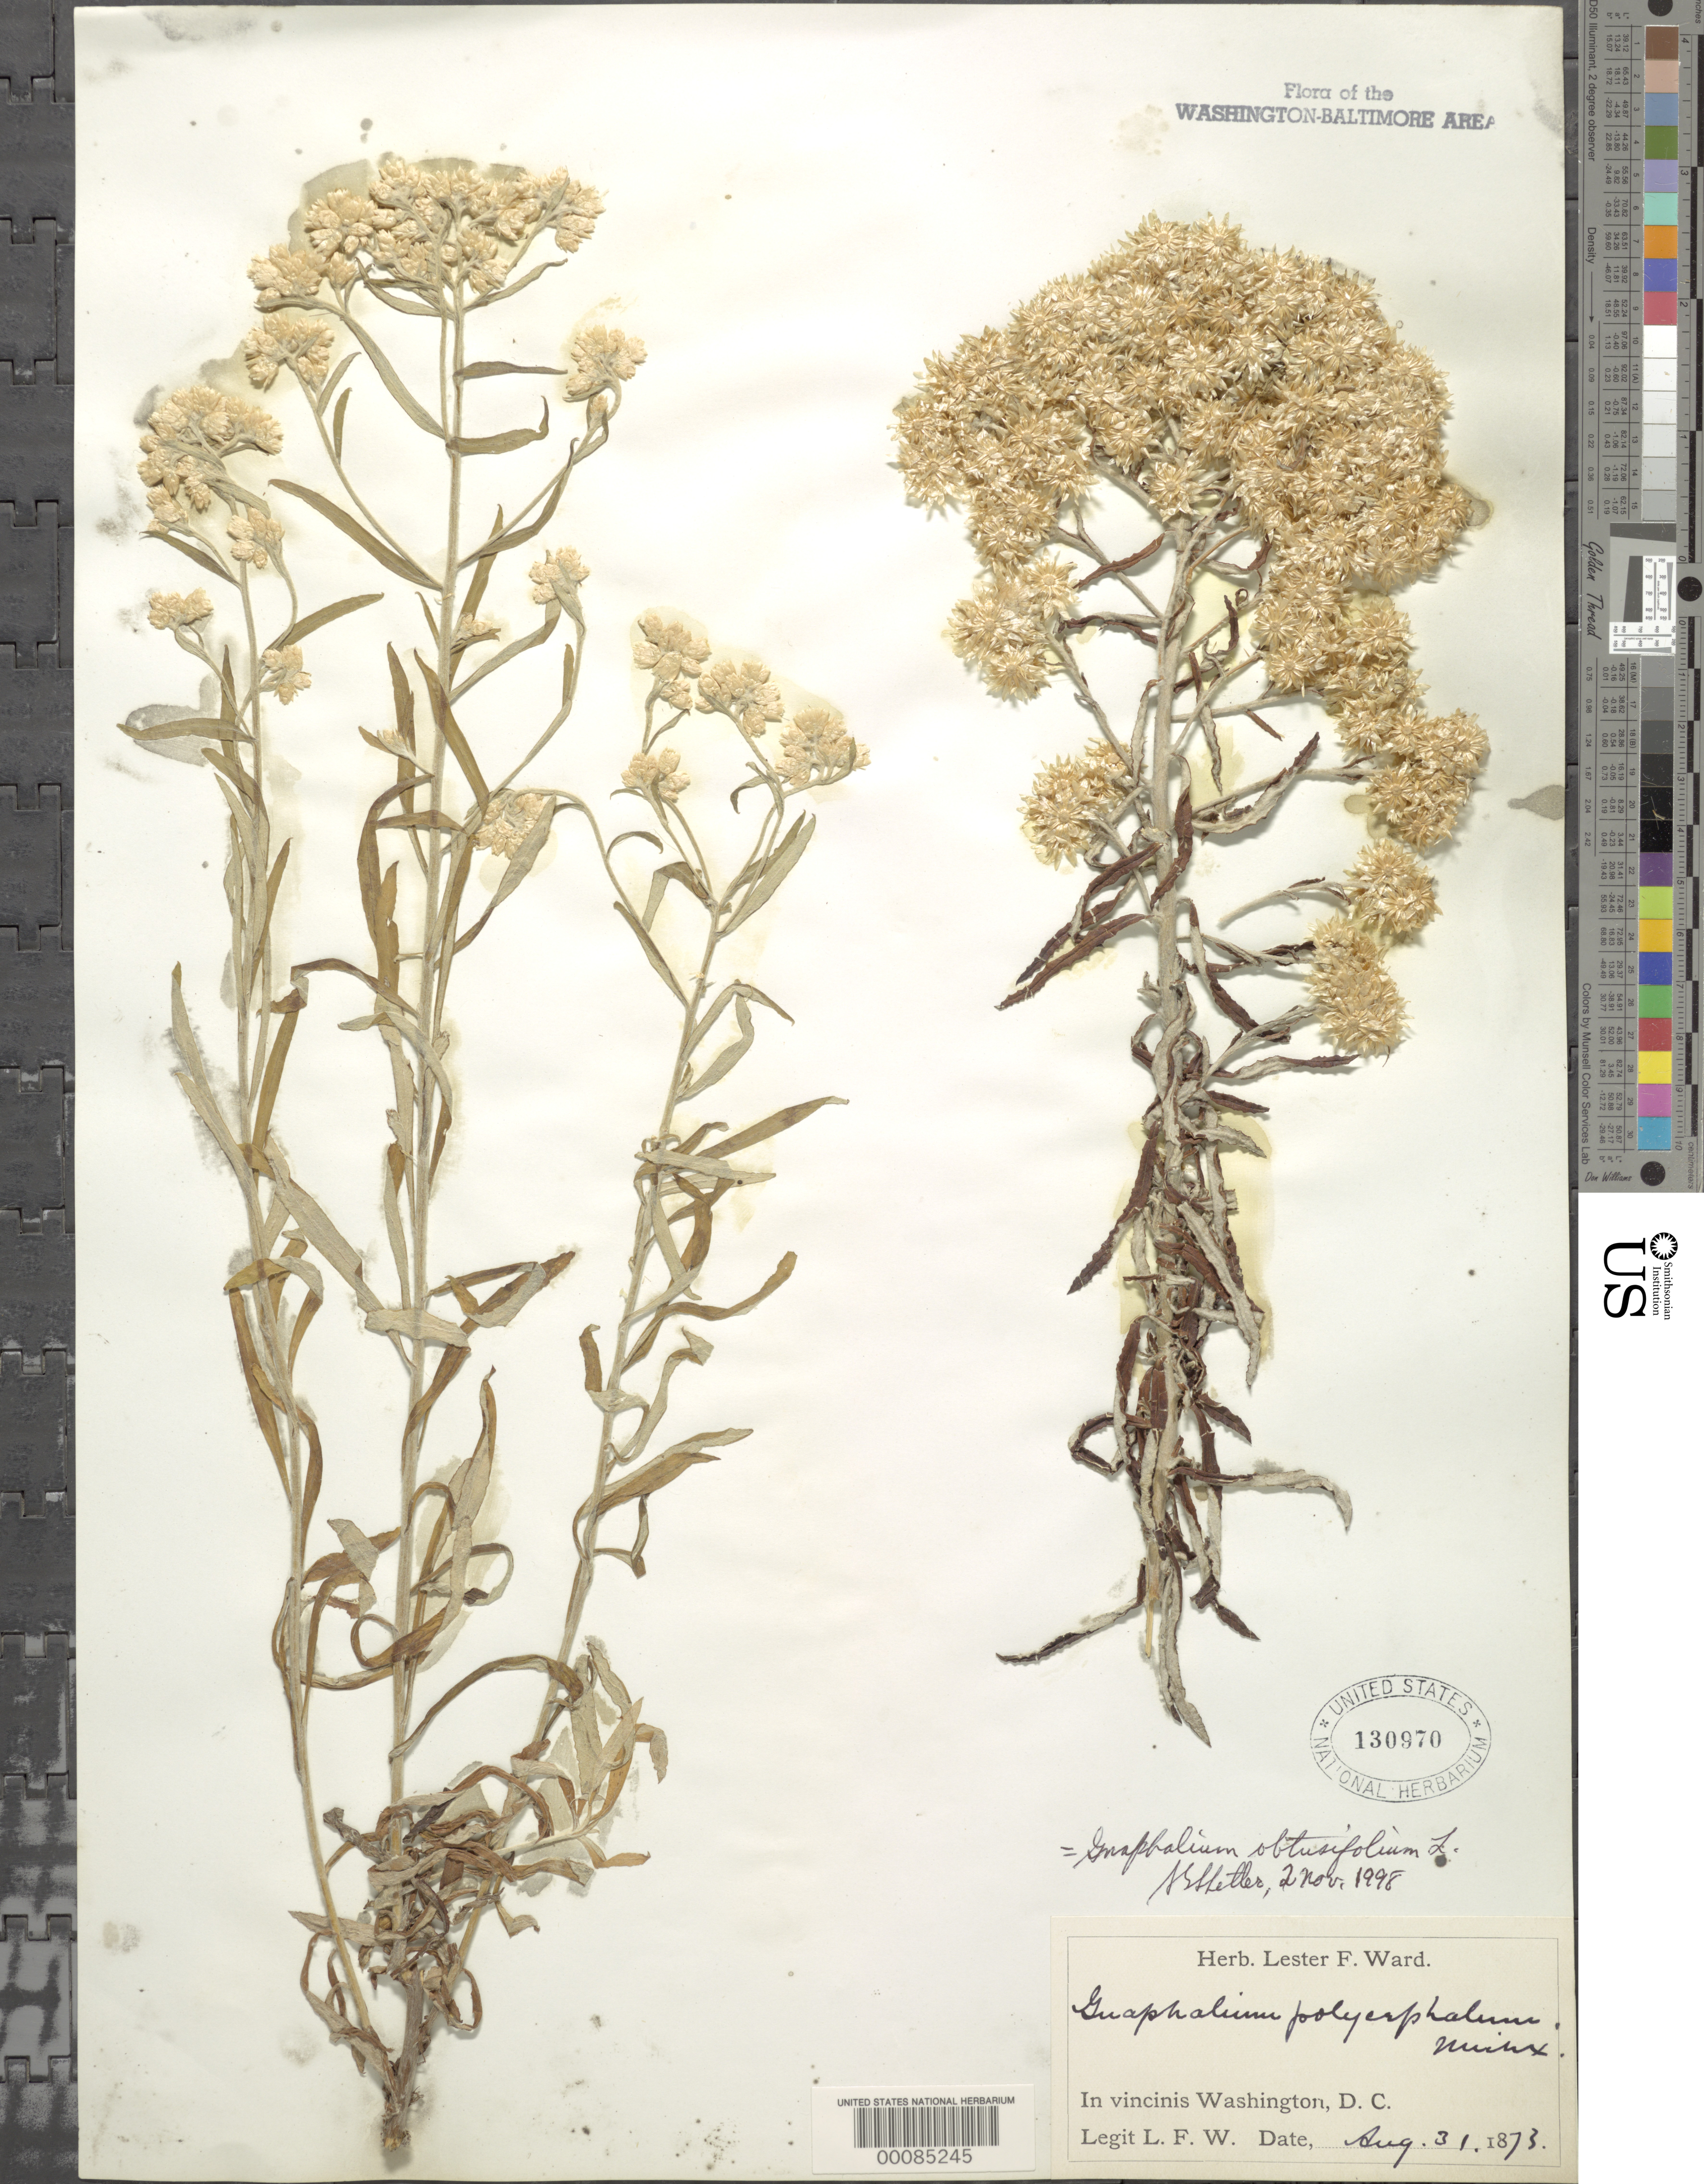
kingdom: Plantae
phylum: Tracheophyta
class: Magnoliopsida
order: Asterales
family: Asteraceae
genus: Pseudognaphalium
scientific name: Pseudognaphalium obtusifolium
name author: (L.) Hilliard & B.L. Burtt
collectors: L. F. Ward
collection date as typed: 31 Aug 1873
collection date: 1873-08-31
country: United States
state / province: District of Columbia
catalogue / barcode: US 130970